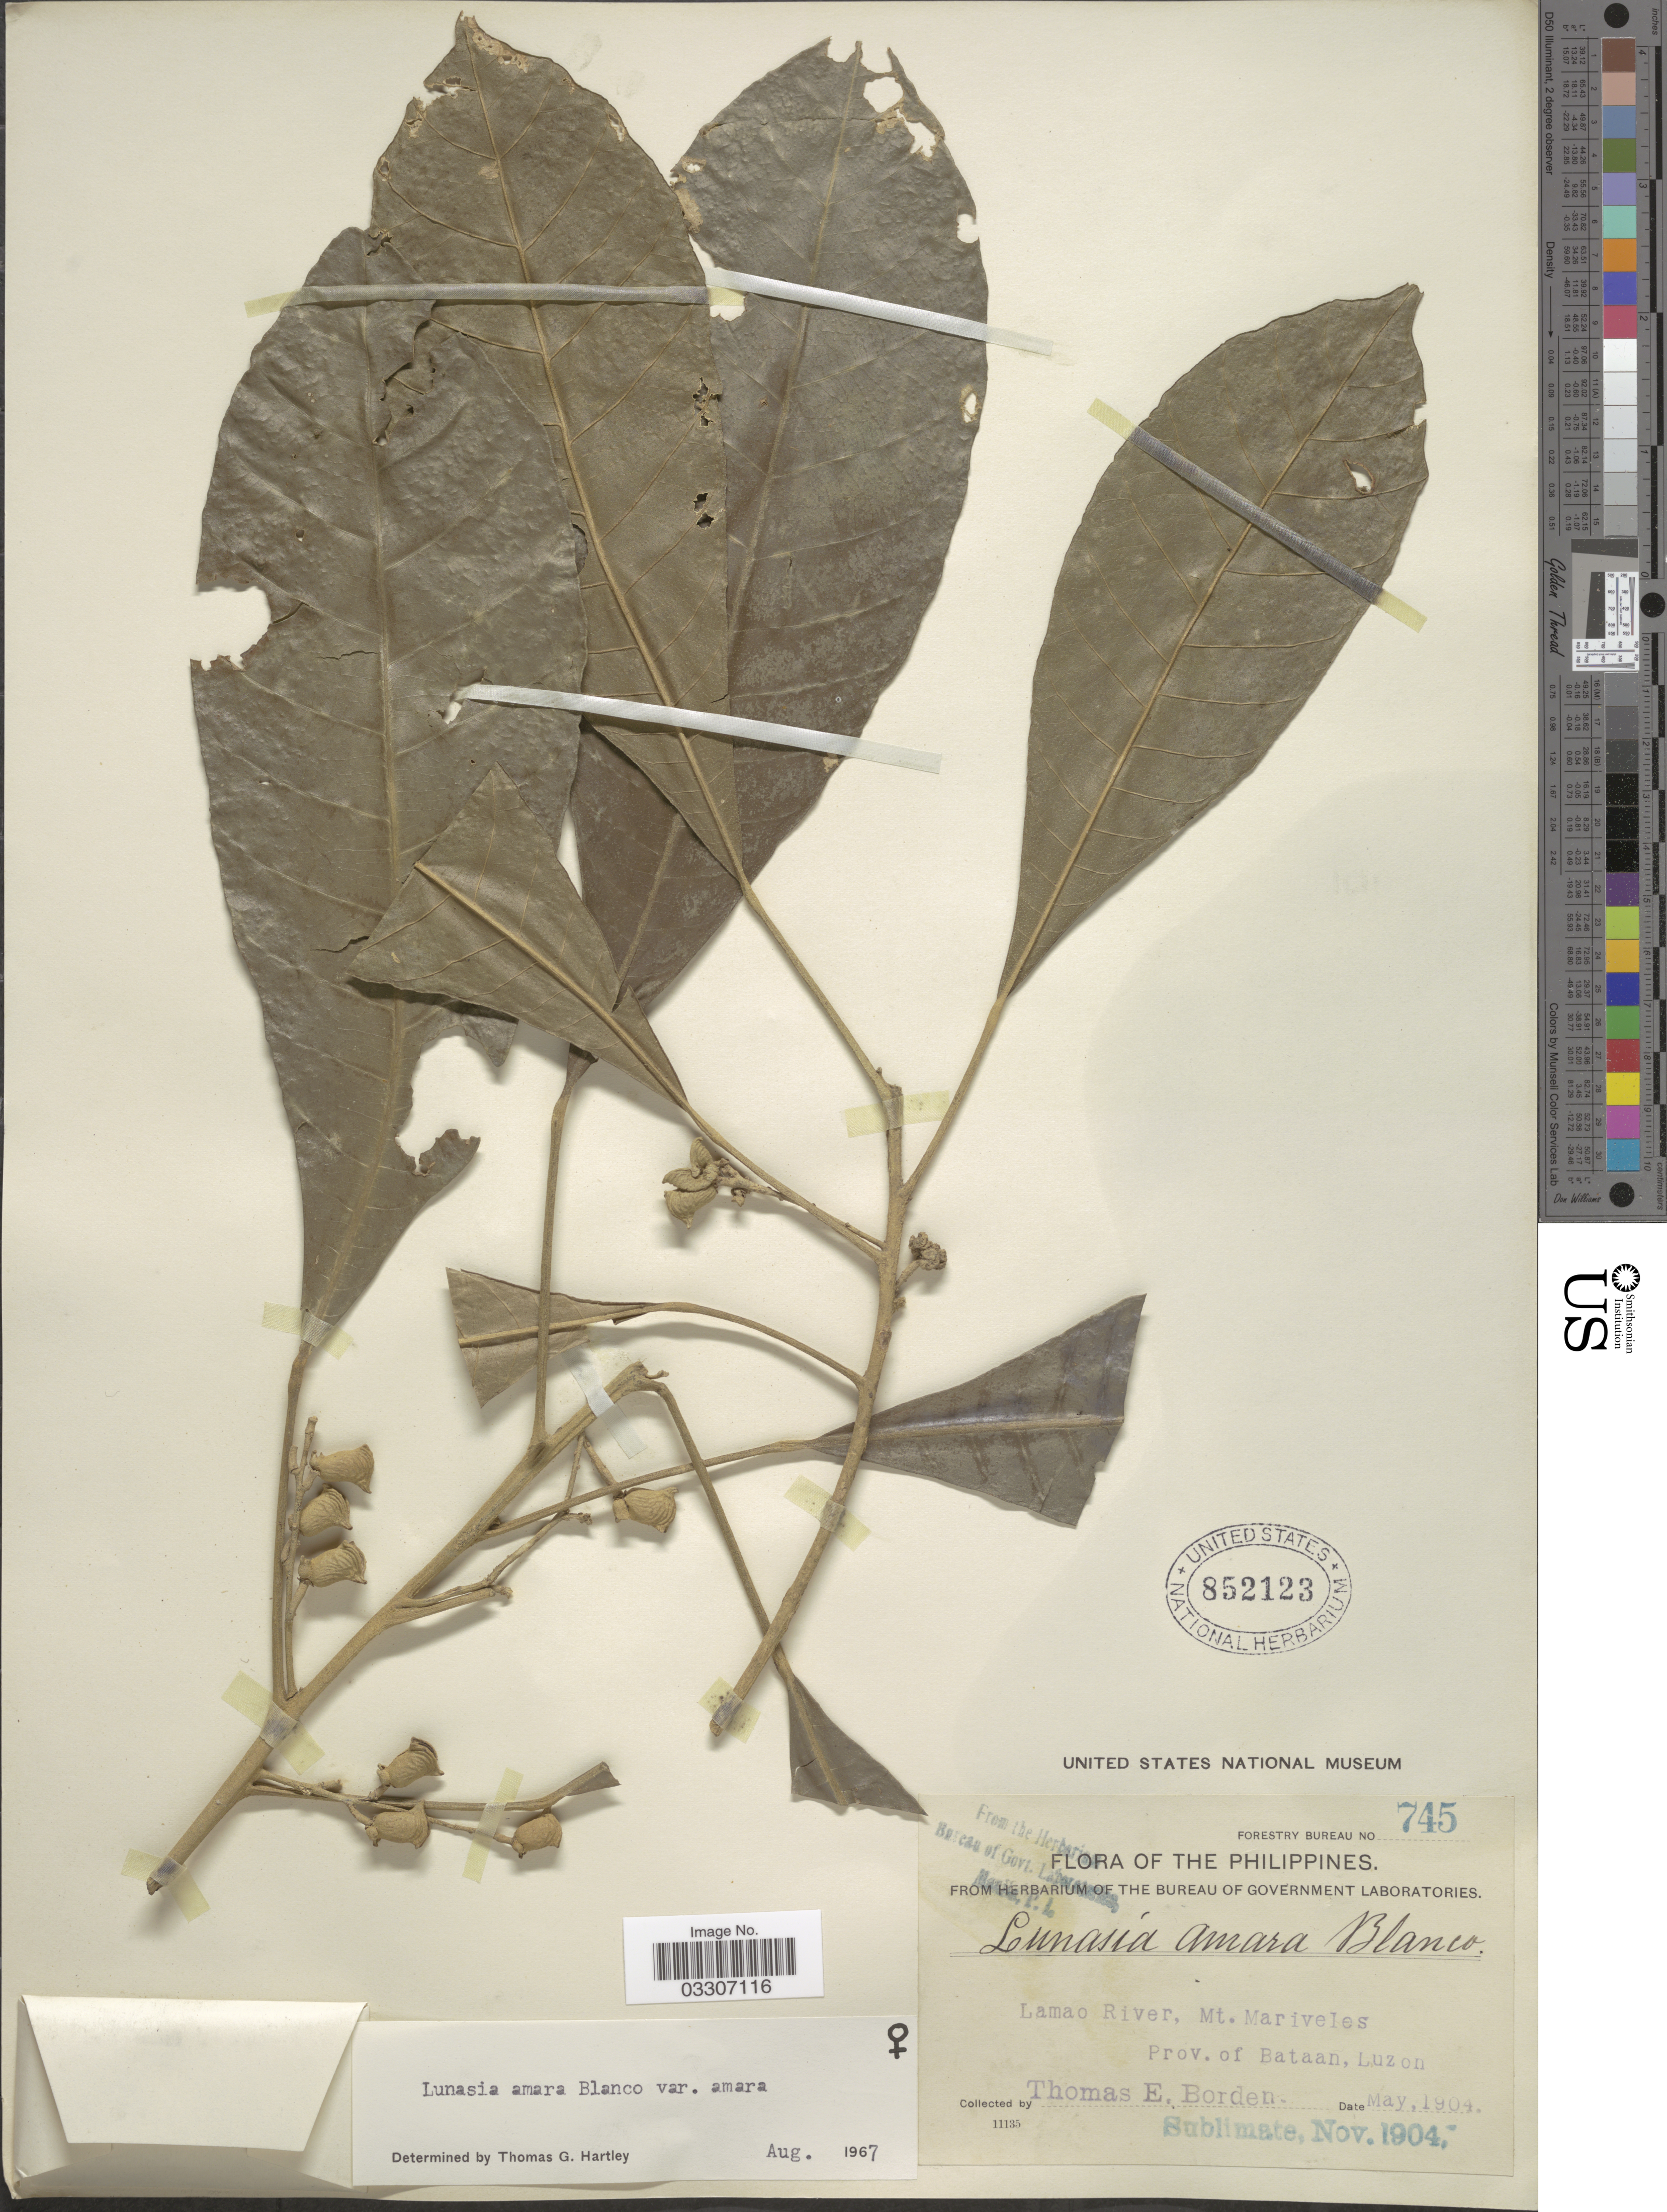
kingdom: Plantae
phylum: Tracheophyta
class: Magnoliopsida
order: Sapindales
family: Rutaceae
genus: Lunasia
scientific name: Lunasia amara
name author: Blanco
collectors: T. E. Borden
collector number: Forestry Bureau 745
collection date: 1904-05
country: Philippines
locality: Lamao River, Mt. Mariveles Prov. of Bataan, Luzon.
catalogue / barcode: US 852123